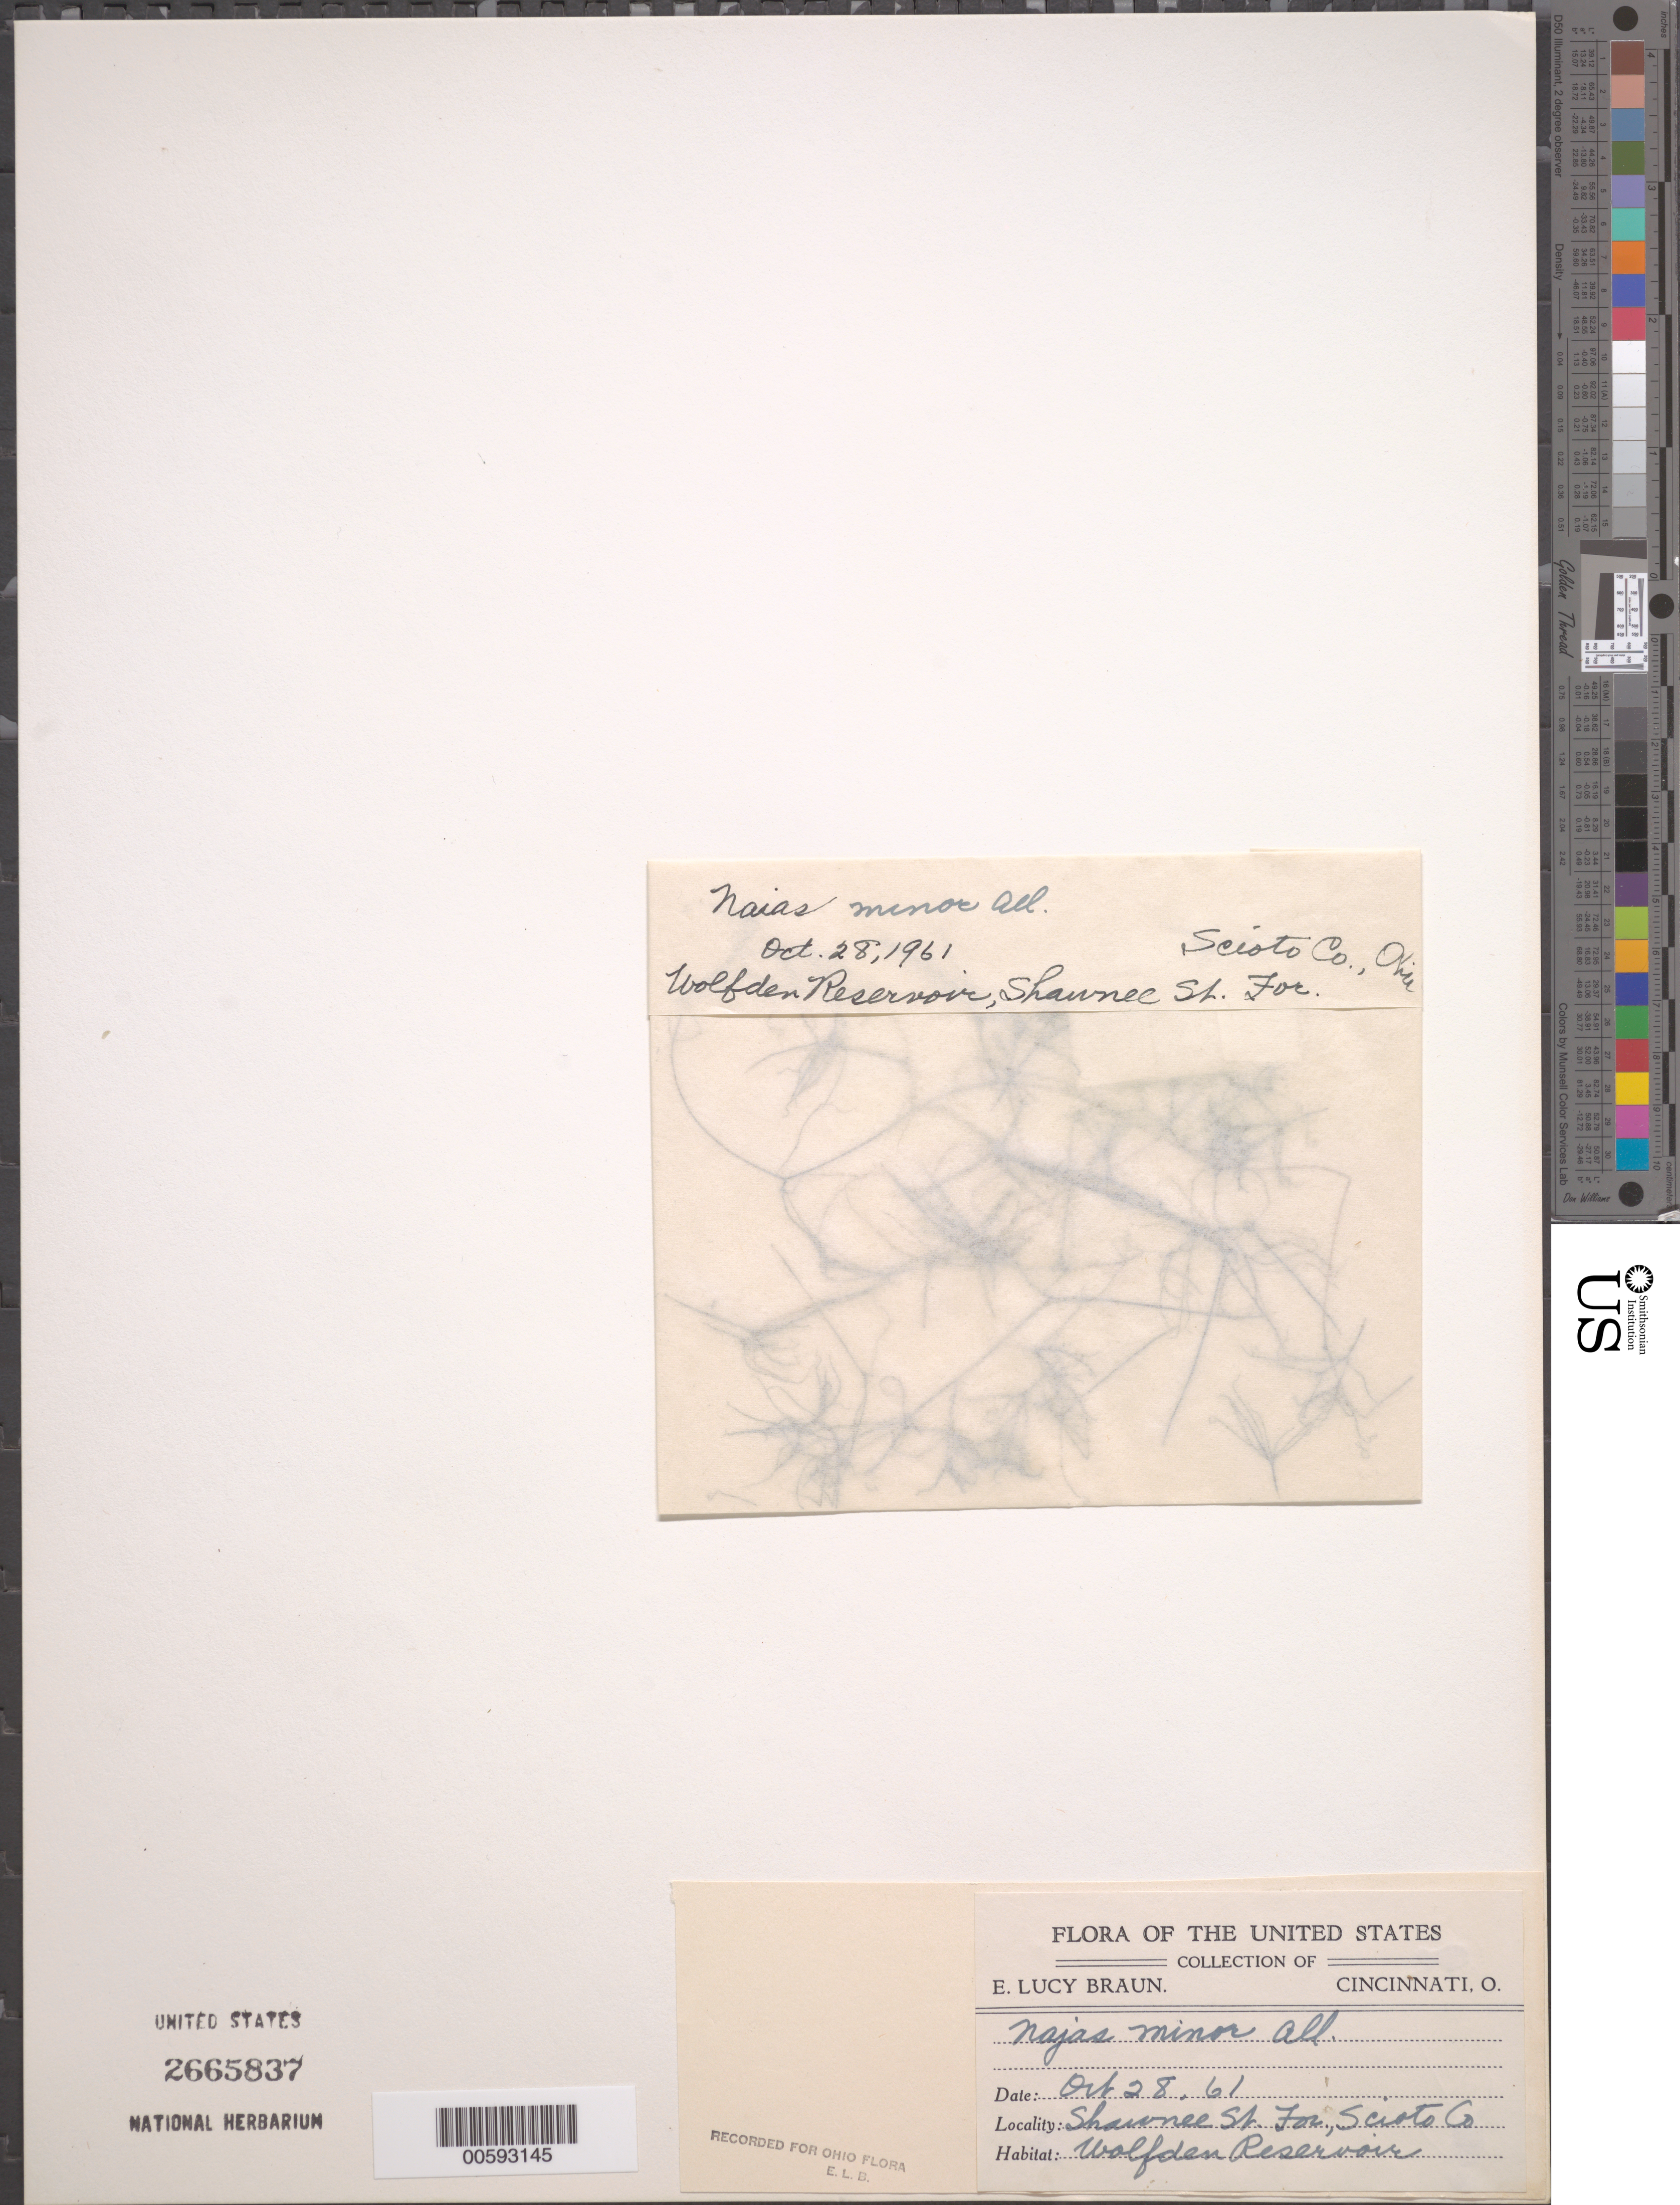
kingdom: Plantae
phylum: Tracheophyta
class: Liliopsida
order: Alismatales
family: Hydrocharitaceae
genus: Najas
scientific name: Najas minor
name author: All.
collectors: E. L. Braun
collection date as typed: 28 Oct 1961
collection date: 1961-10-28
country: United States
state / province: Ohio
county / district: Scioto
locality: Shawnee St For, Wolfden Reservoir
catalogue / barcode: US 2665837